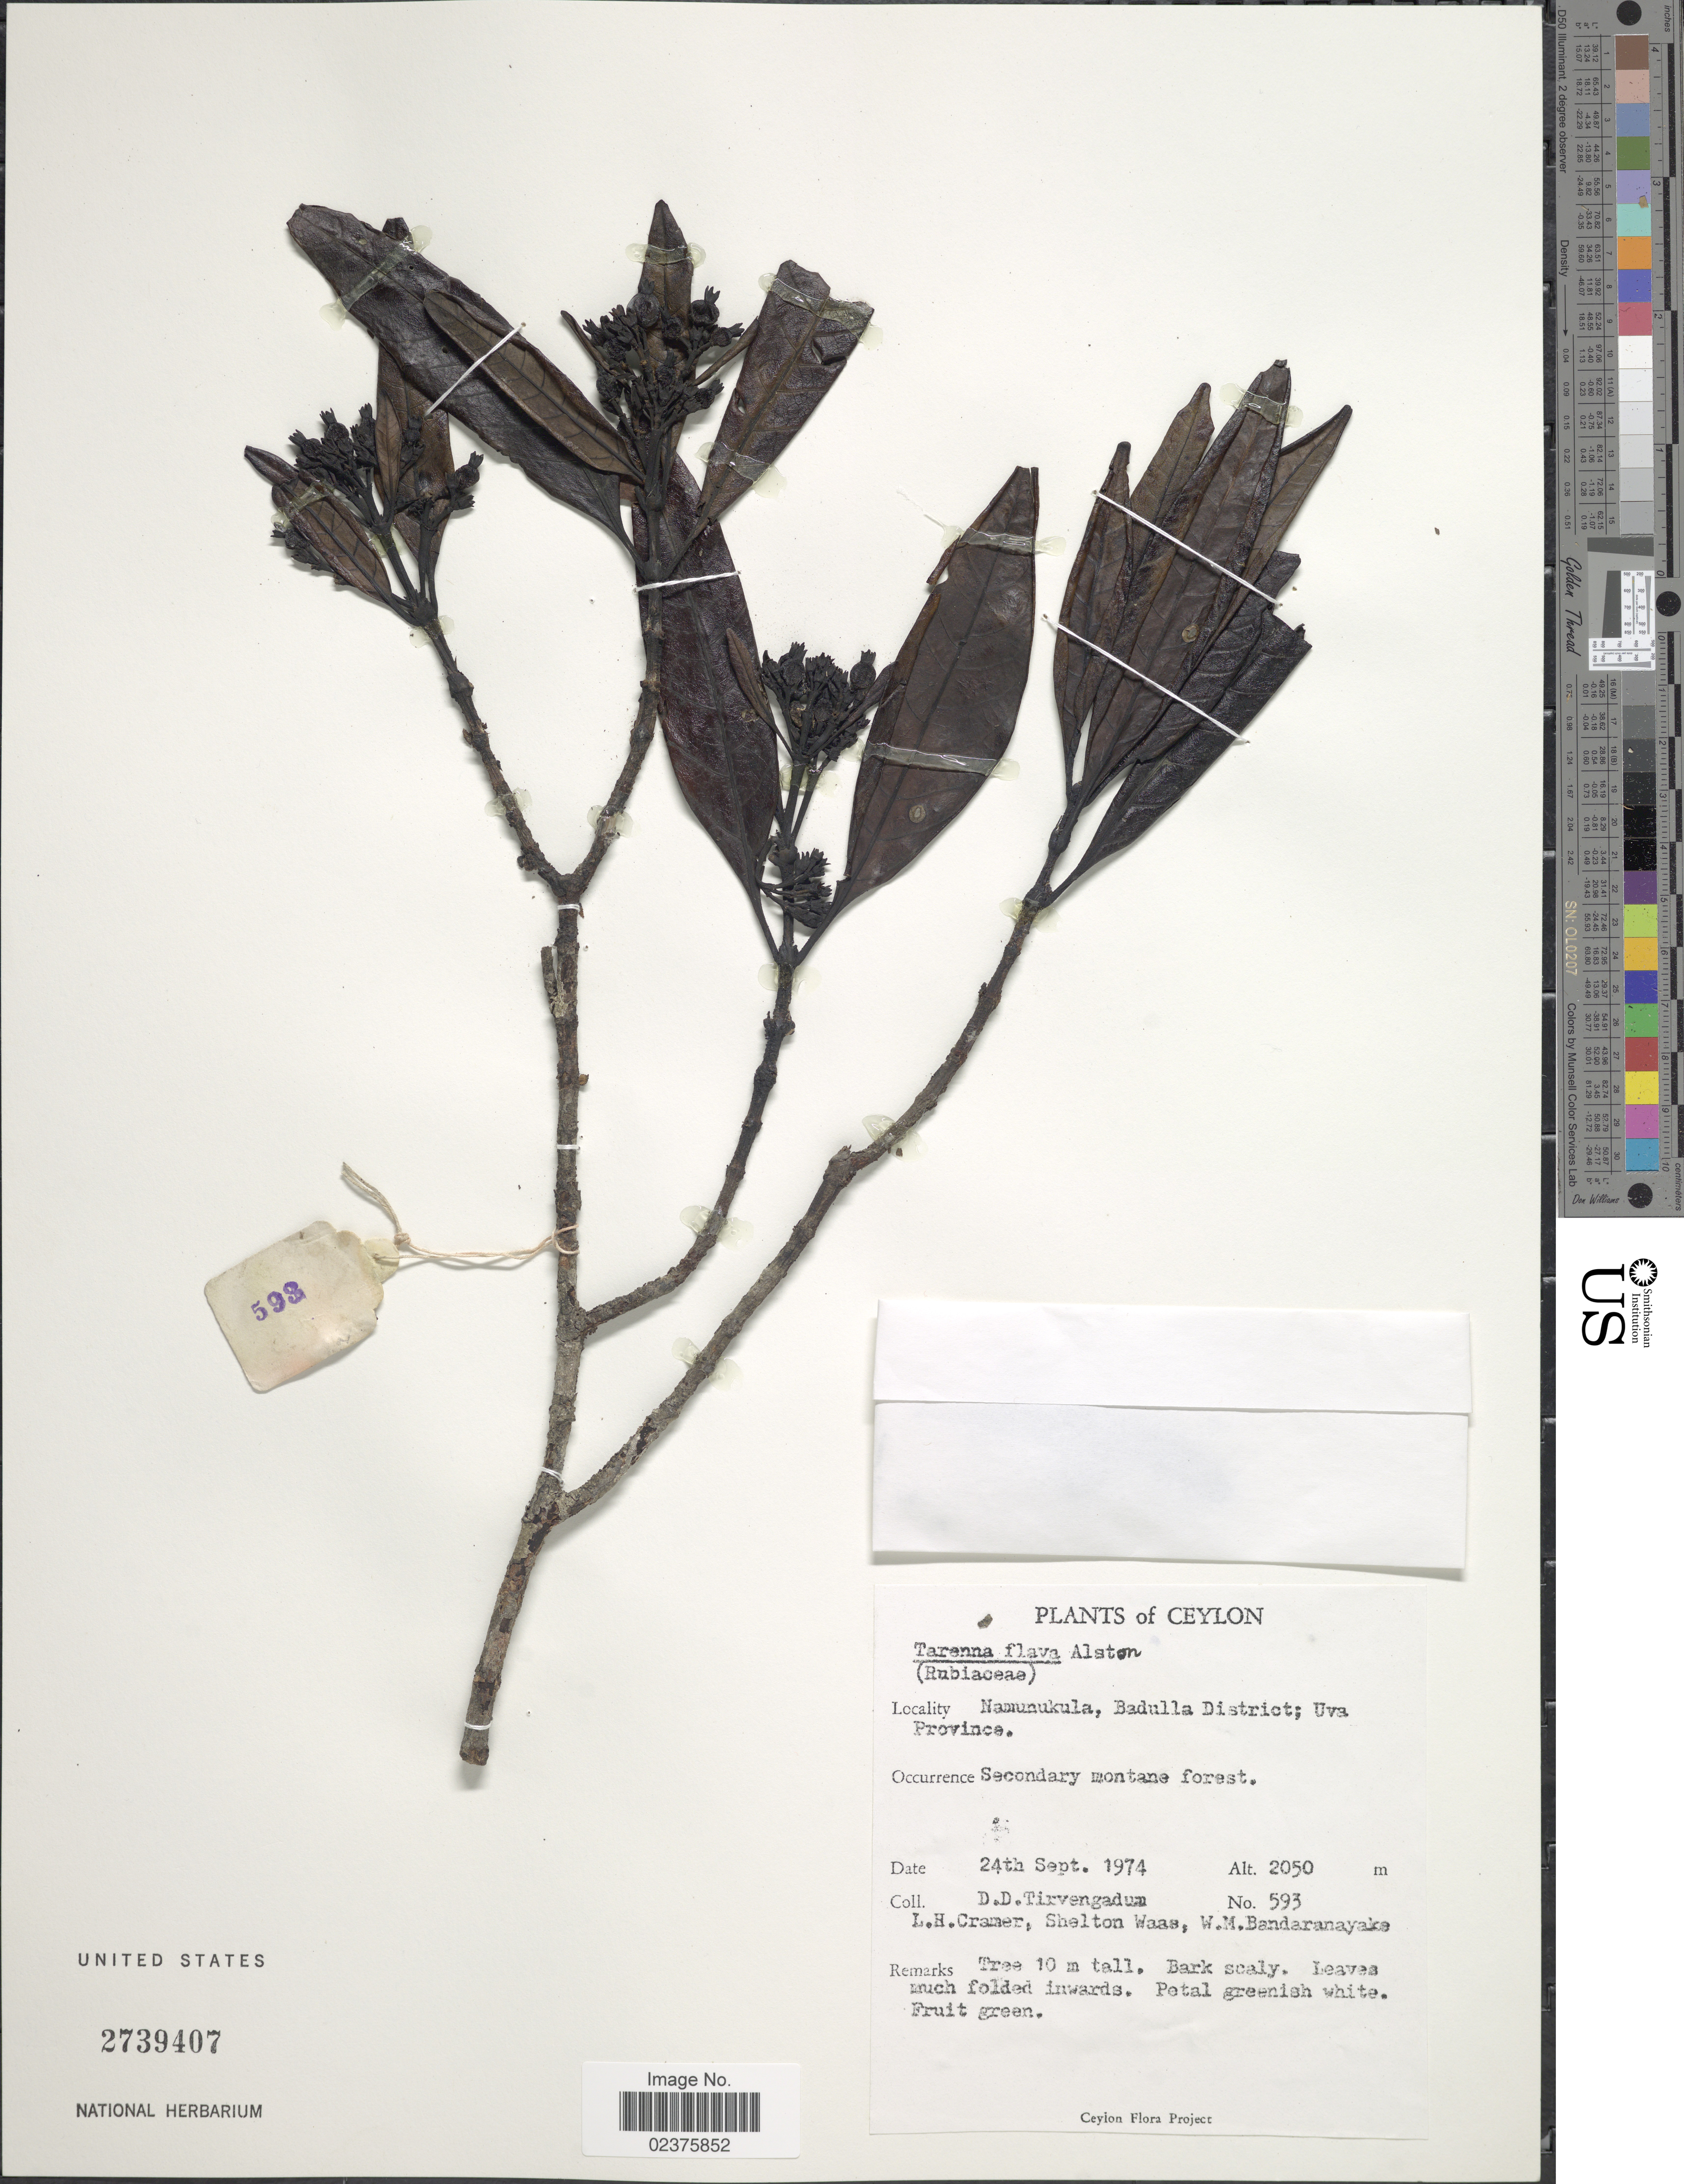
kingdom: Plantae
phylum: Tracheophyta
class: Magnoliopsida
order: Gentianales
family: Rubiaceae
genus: Tarenna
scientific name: Tarenna flava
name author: Alston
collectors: D. Tirvengadum, L. H. Cramer, S. Waas & W. Bandaranayake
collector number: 593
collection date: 1974-09-24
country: Sri Lanka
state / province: Uva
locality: Ceylon, Namunukula, Badulla District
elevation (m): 2050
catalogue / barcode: US 2739407